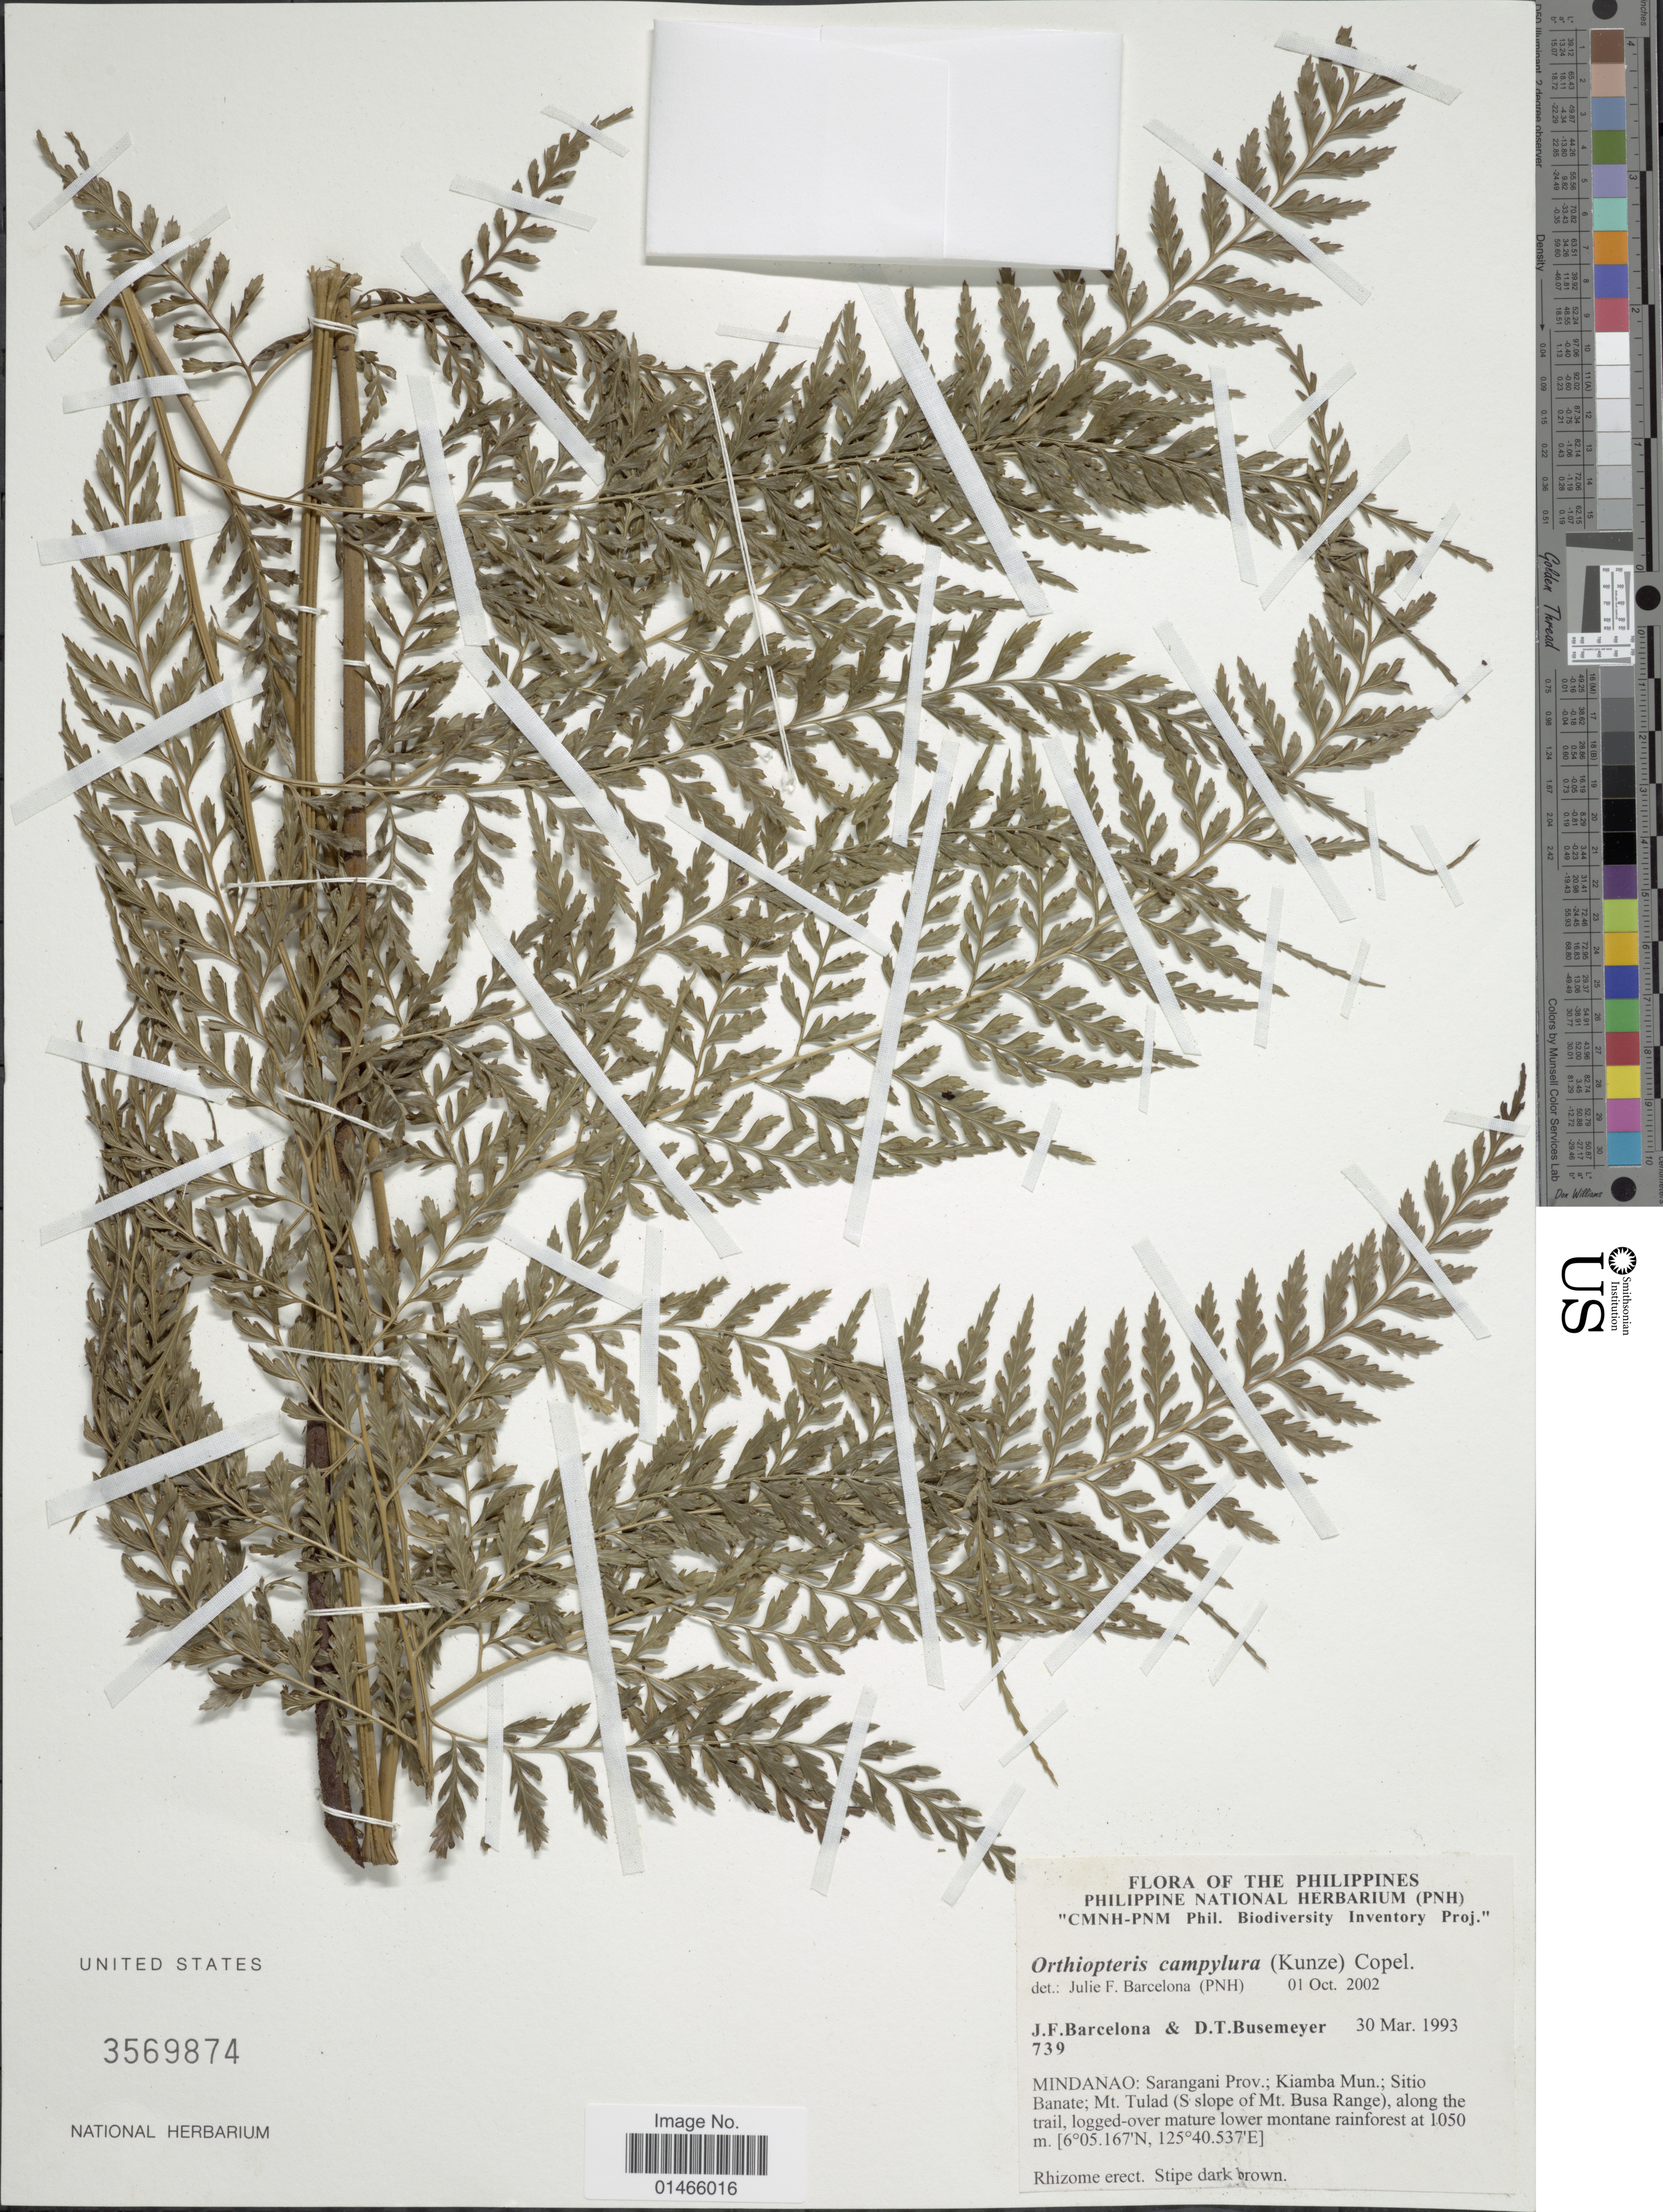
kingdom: Plantae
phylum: Tracheophyta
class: Polypodiopsida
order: Polypodiales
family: Dennstaedtiaceae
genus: Microlepia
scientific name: Microlepia herbacea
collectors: J. F. Barcelona & D. Busemeyer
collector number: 739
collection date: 1993-03-30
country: Philippines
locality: Mindanao: Sarangani Prov,: Kiamba Mun. Sitio Banate, Mt. Tulad (S slope of Mt. Busa Range)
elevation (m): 1050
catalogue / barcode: US 3569874